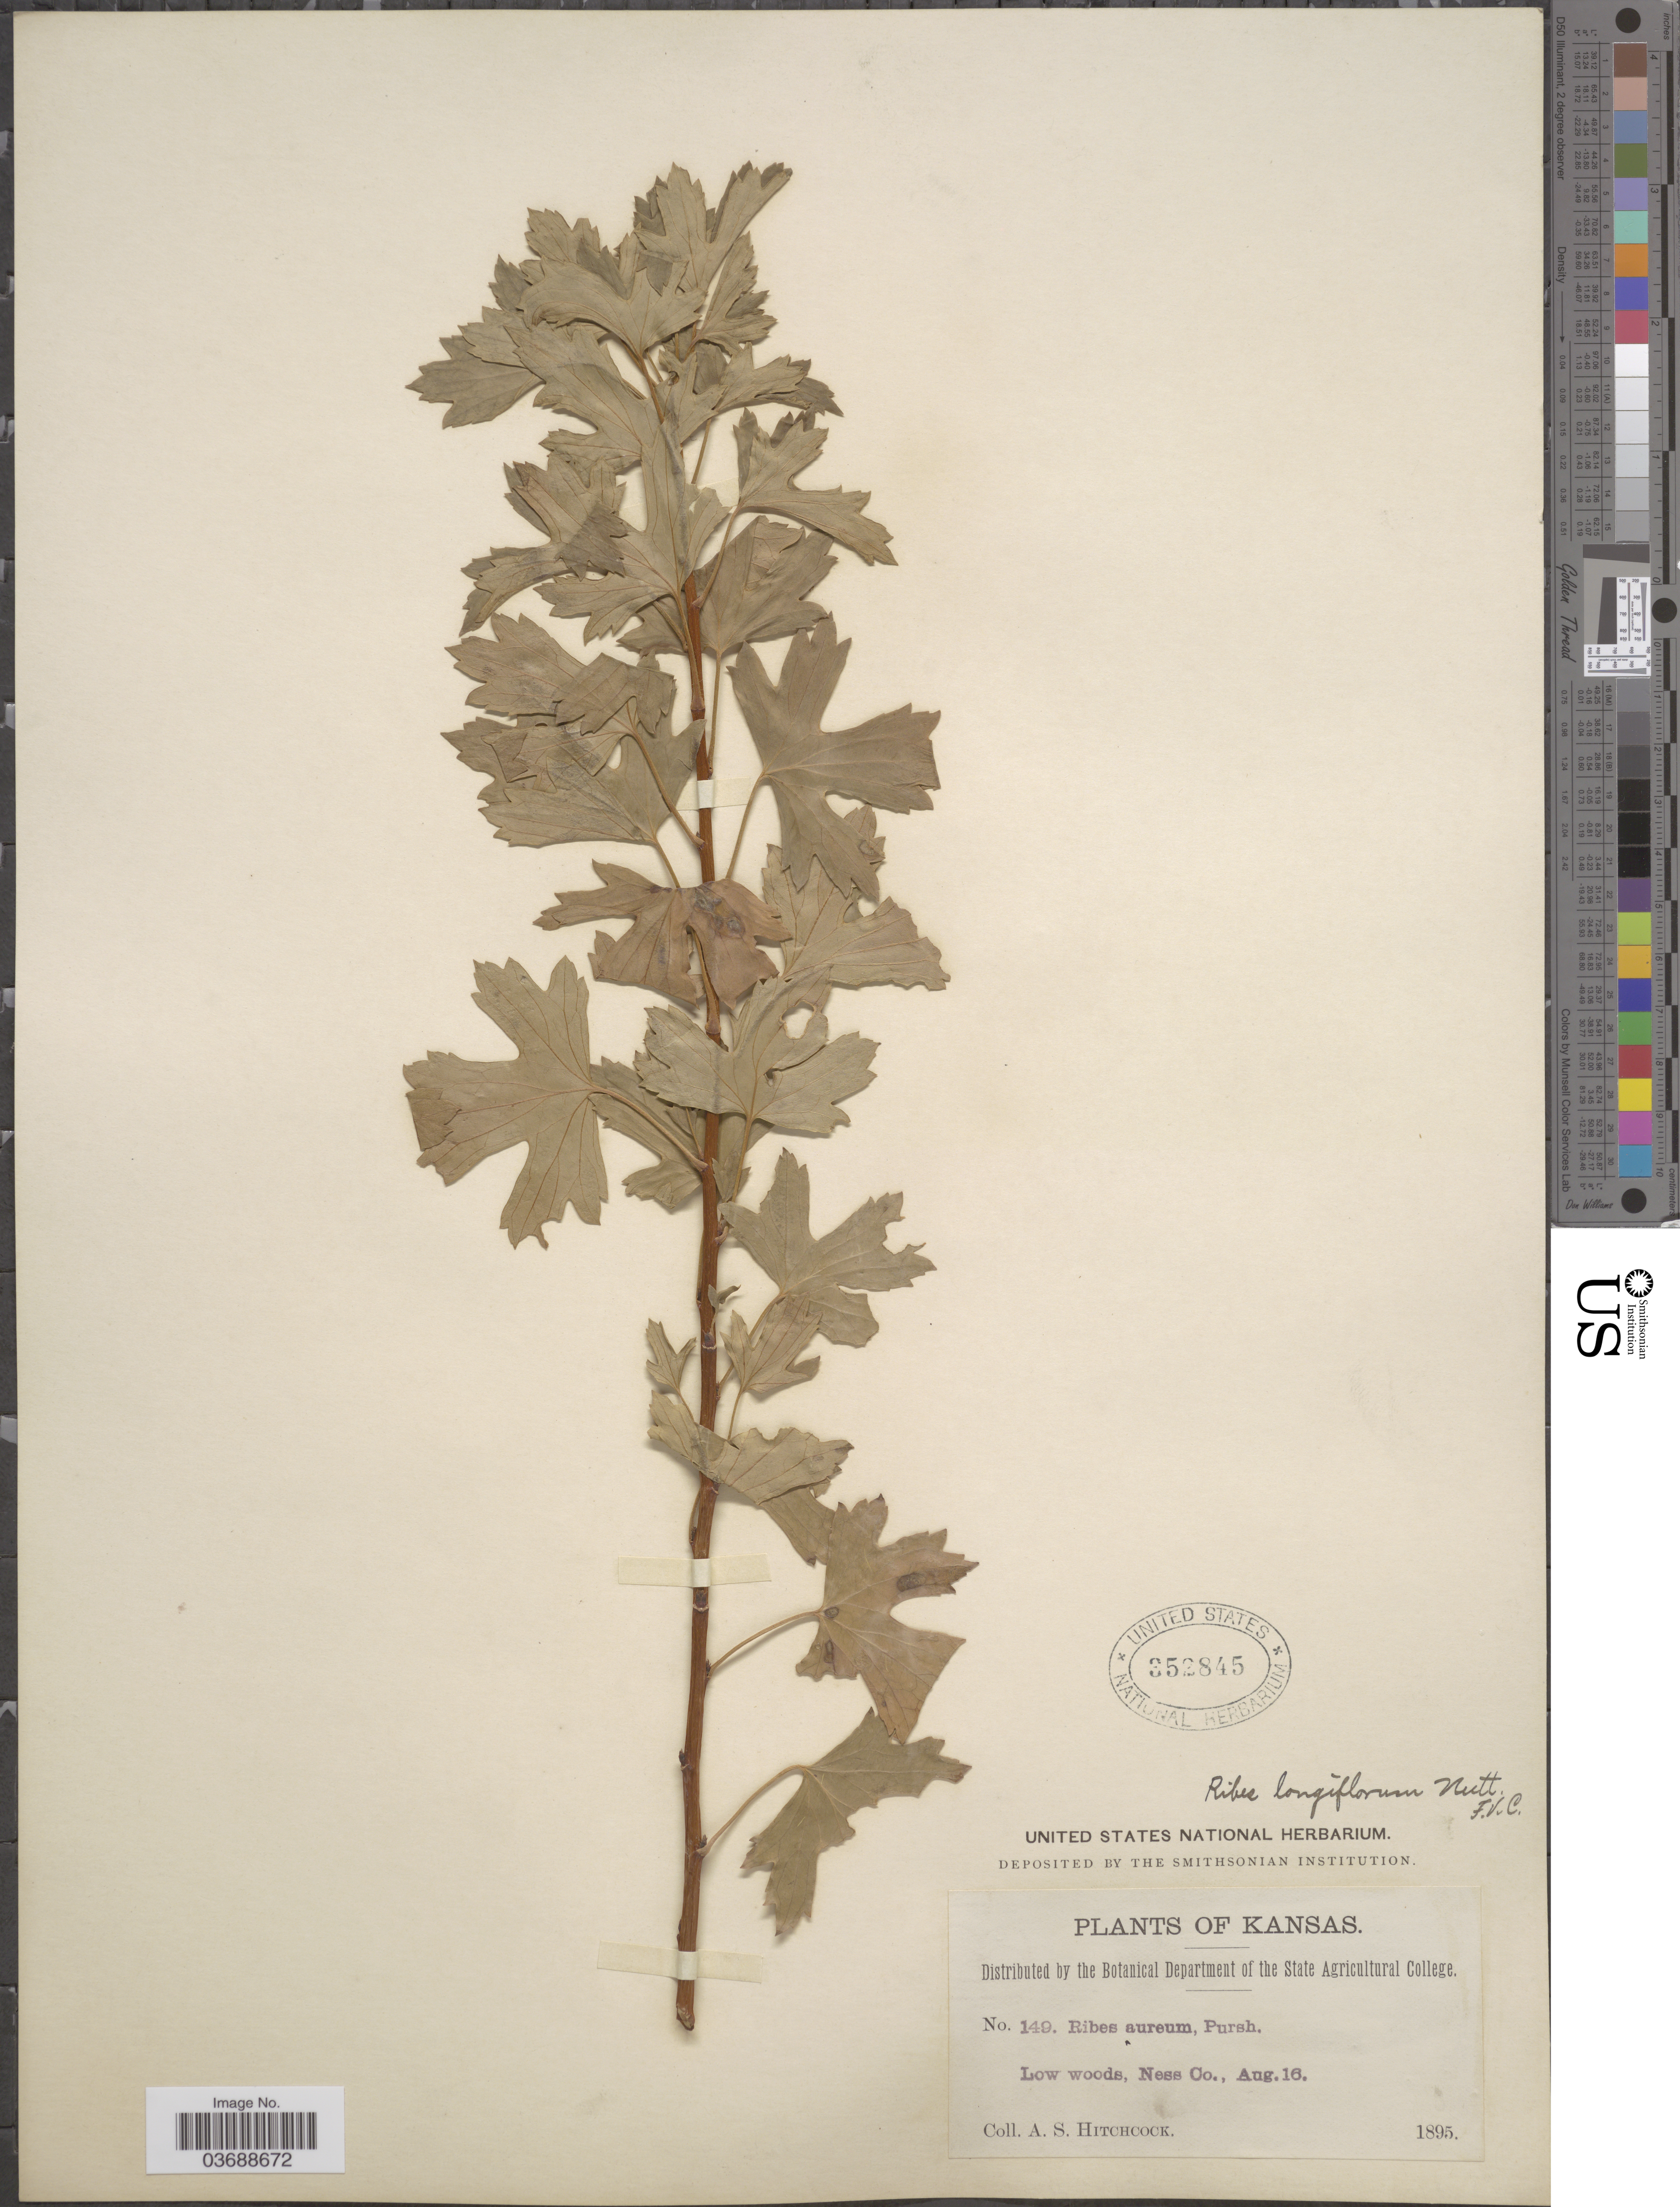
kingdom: Plantae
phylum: Tracheophyta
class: Magnoliopsida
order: Saxifragales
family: Grossulariaceae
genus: Ribes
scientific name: Ribes odoratum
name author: H.L. Wendl.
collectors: A. S. Hitchcock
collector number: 149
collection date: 1895-08-16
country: United States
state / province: Kansas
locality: Ness Co.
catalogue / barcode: US 352845